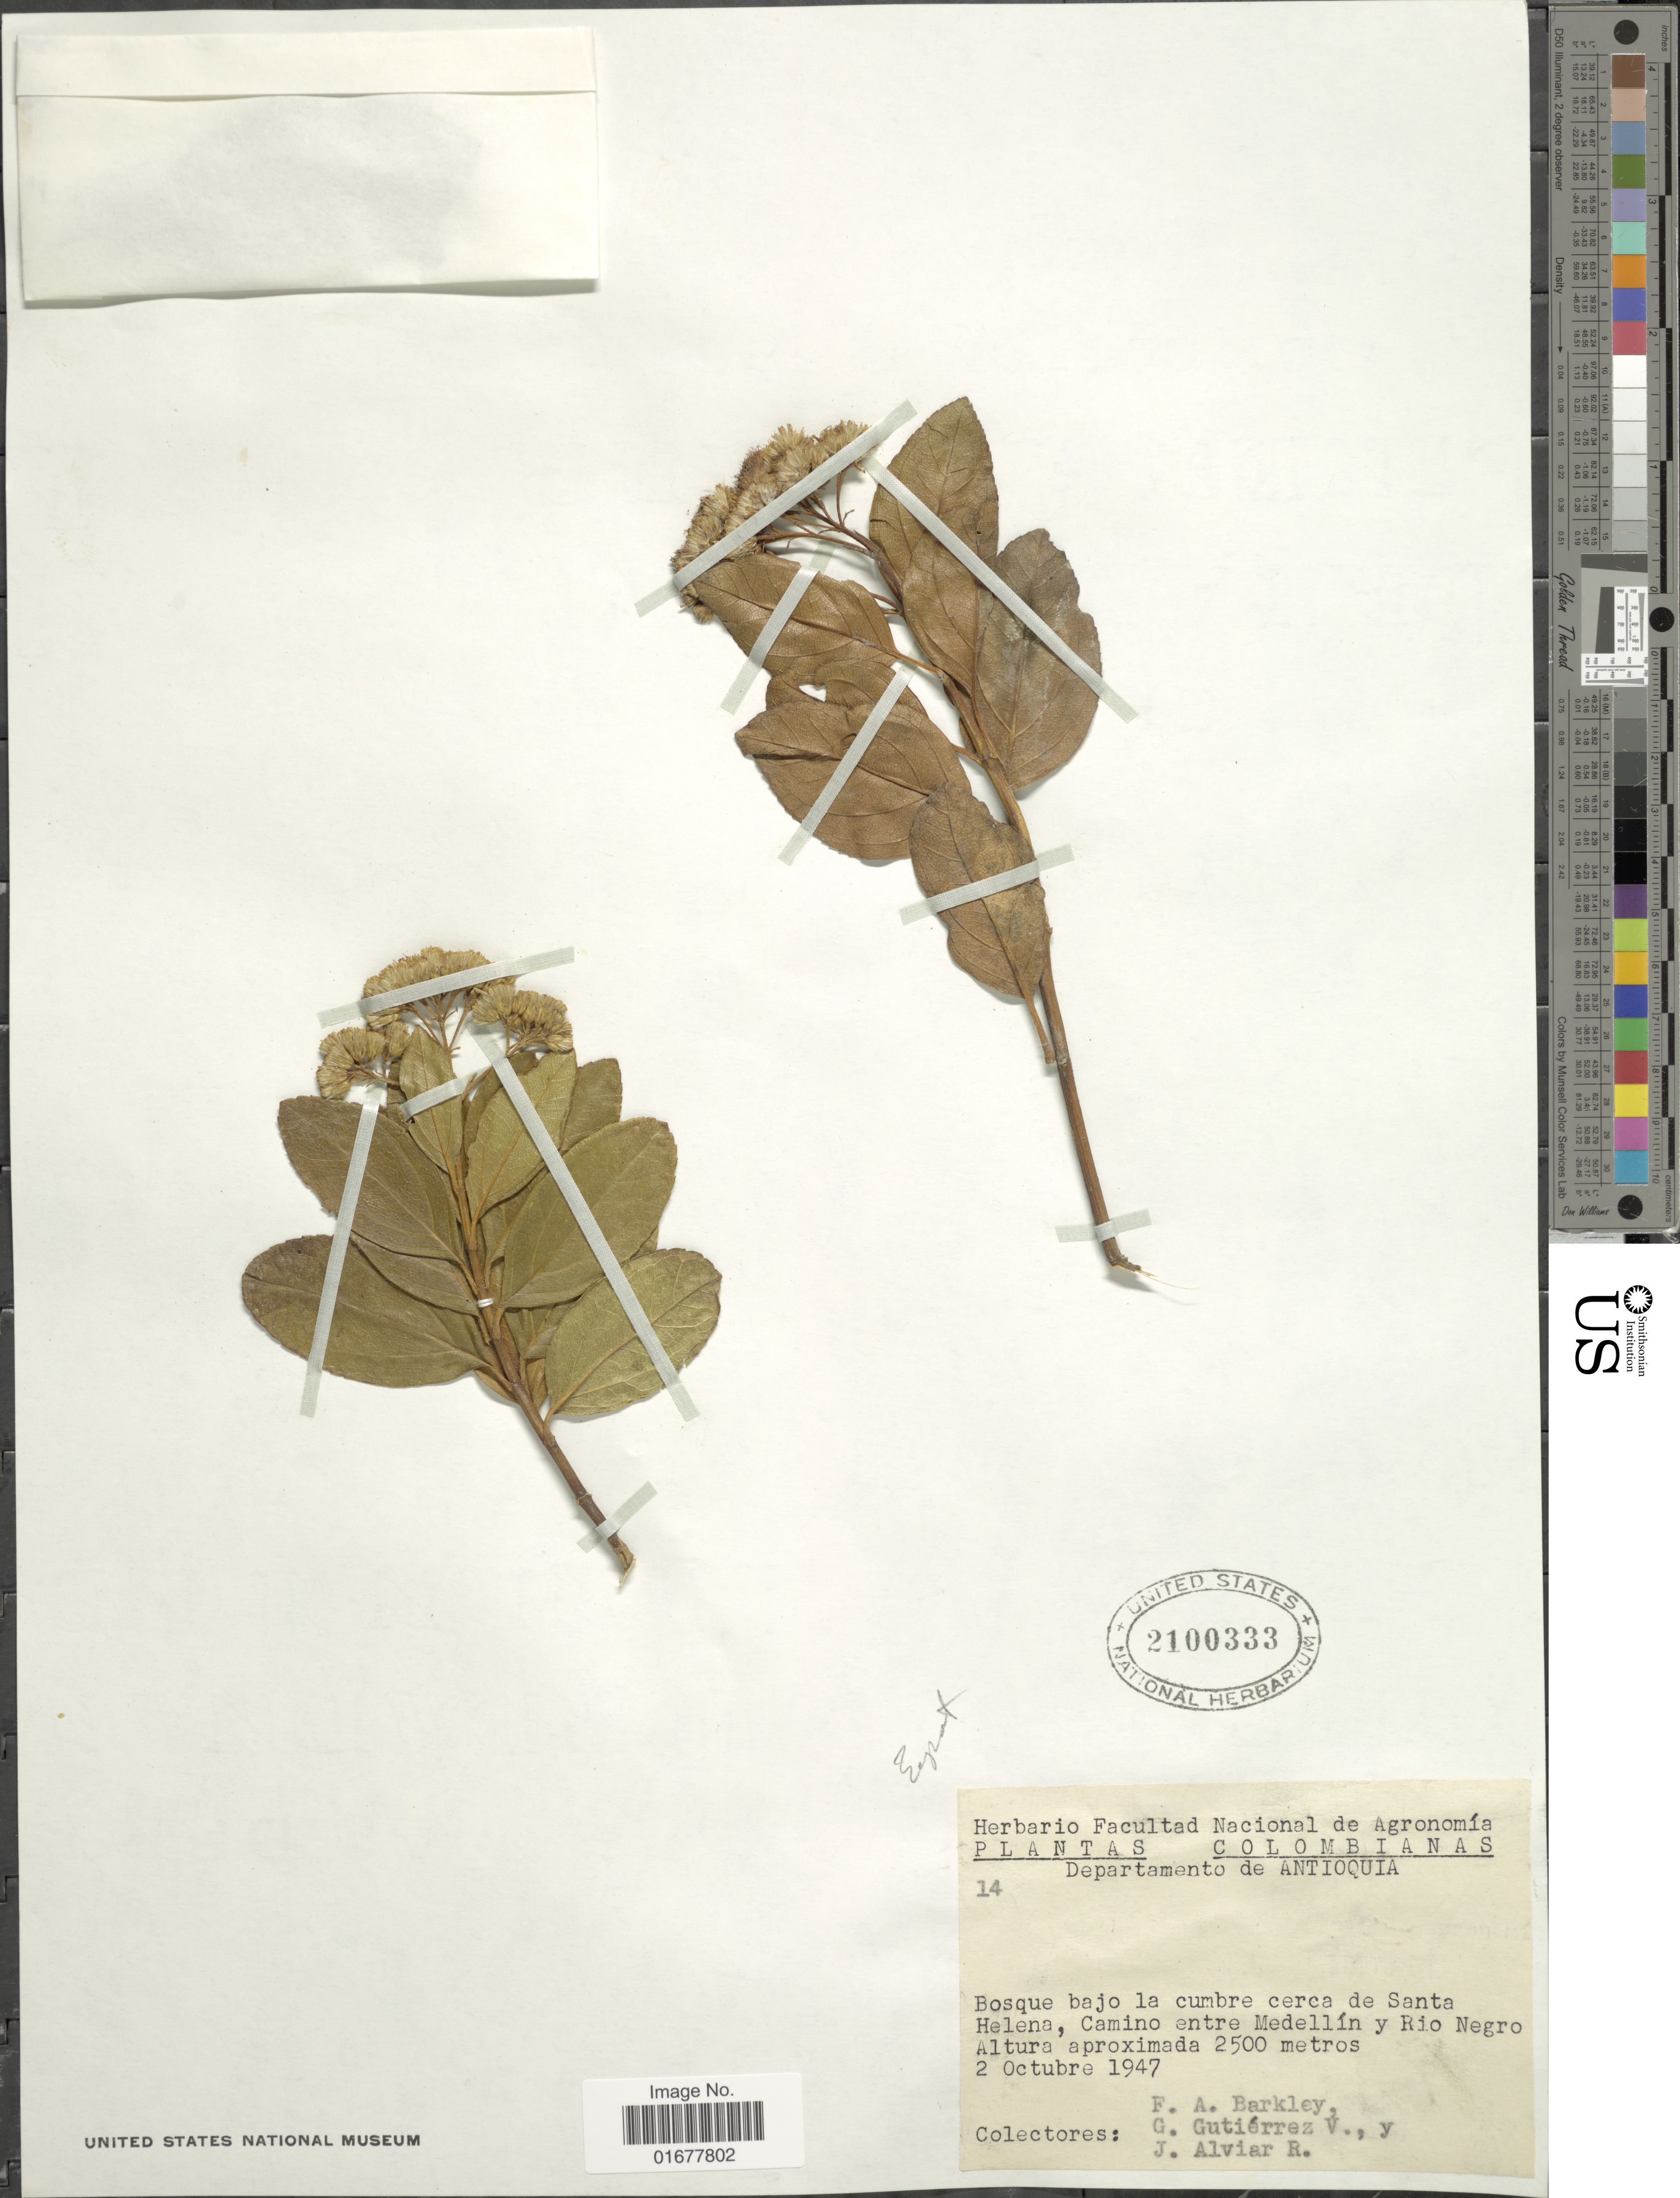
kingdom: Plantae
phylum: Tracheophyta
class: Magnoliopsida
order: Asterales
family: Asteraceae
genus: Ageratina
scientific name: Ageratina sp.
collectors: F. A. Barkley, G. Gutiérrez V. & J. Alviar R.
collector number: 14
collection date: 1947-10-02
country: Colombia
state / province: Antioquia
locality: Bosque bajo la cumbre cerca de Santa Helena, Camino entre Medellin y Rio Negro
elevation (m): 2500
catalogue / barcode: US 2100333